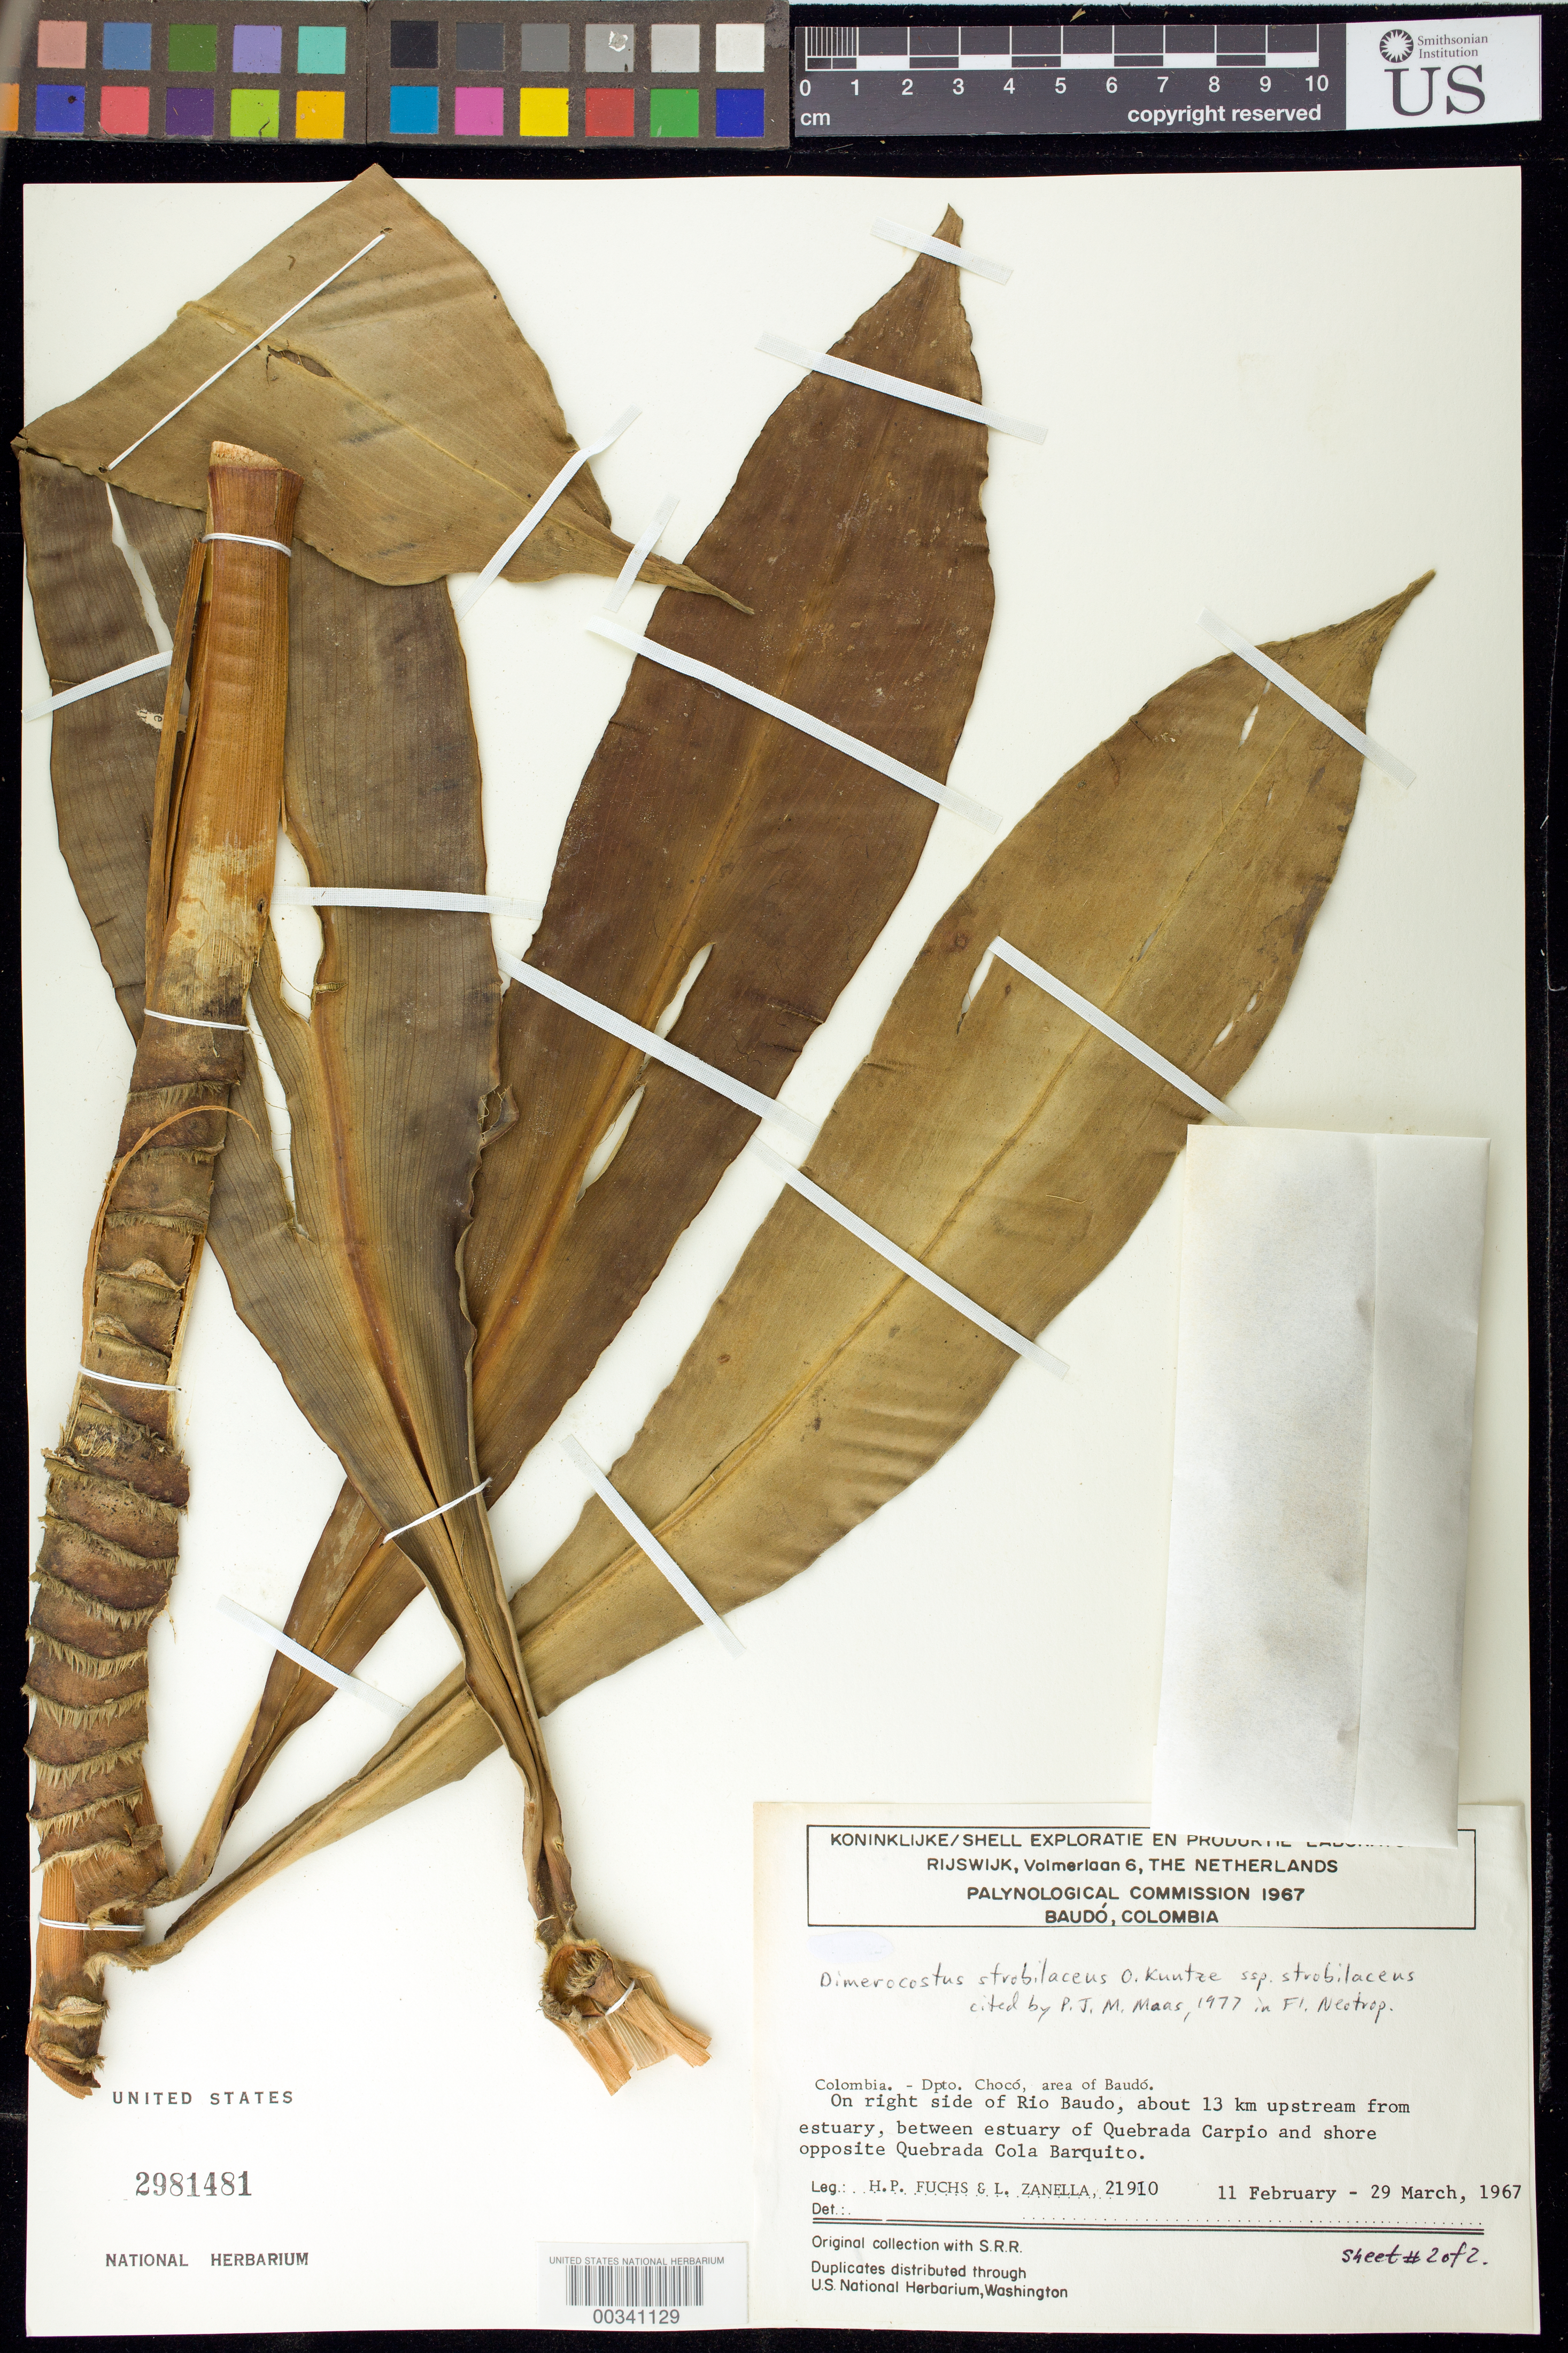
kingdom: Plantae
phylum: Tracheophyta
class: Liliopsida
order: Zingiberales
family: Costaceae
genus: Dimerocostus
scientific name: Dimerocostus strobilaceus subsp. strobilaceus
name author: Kuntze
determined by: Maas, Paul J. M.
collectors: H. P. Fuchs & L. Zanella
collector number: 21910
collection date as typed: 11 Feb 1967 to 29 Mar 1967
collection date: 1967-02-11/1967-03-29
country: Colombia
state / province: Chocó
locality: Area of Baudo, on right side of Rio Baudo, about 13 km upstream from estuary, between estuary of Quebrada Carpio and shore ...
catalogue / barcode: US 2981481